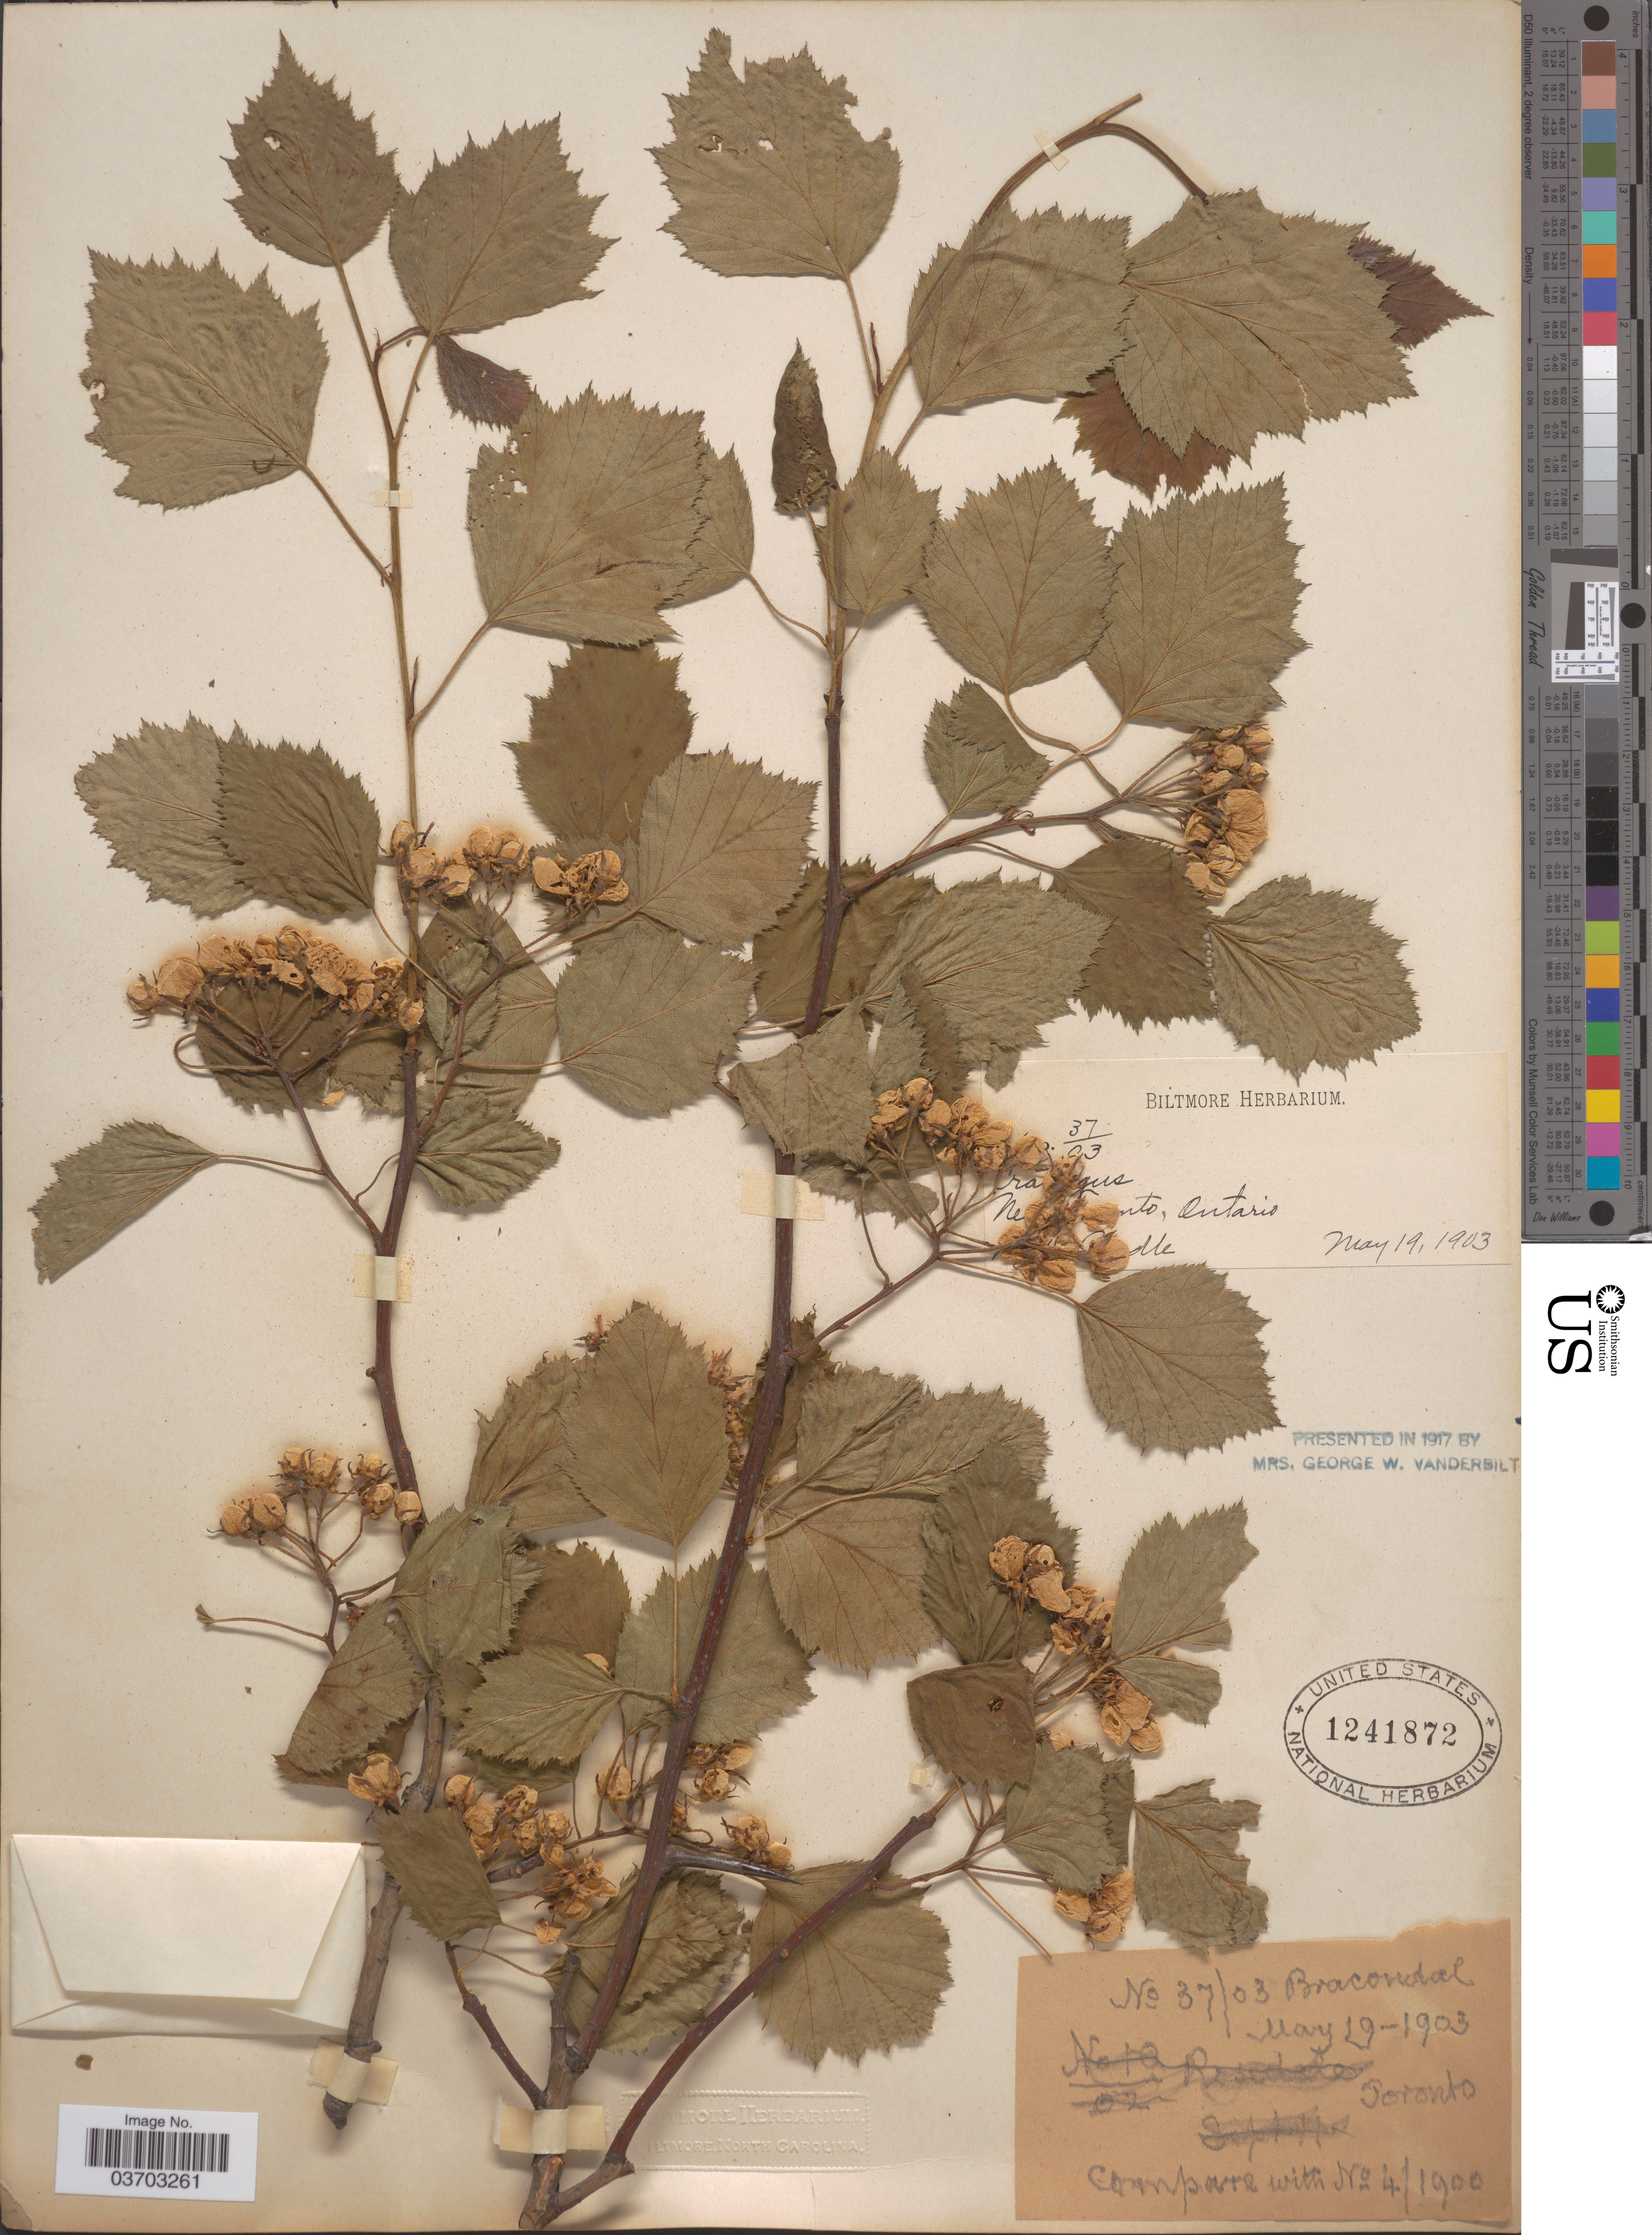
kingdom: Plantae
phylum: Tracheophyta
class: Magnoliopsida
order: Rosales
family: Rosaceae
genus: Crataegus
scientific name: Crataegus sp.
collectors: D. Beadle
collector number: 37/03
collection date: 1903-05-19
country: Canada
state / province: Ontario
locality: Toronto.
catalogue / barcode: US 1241872